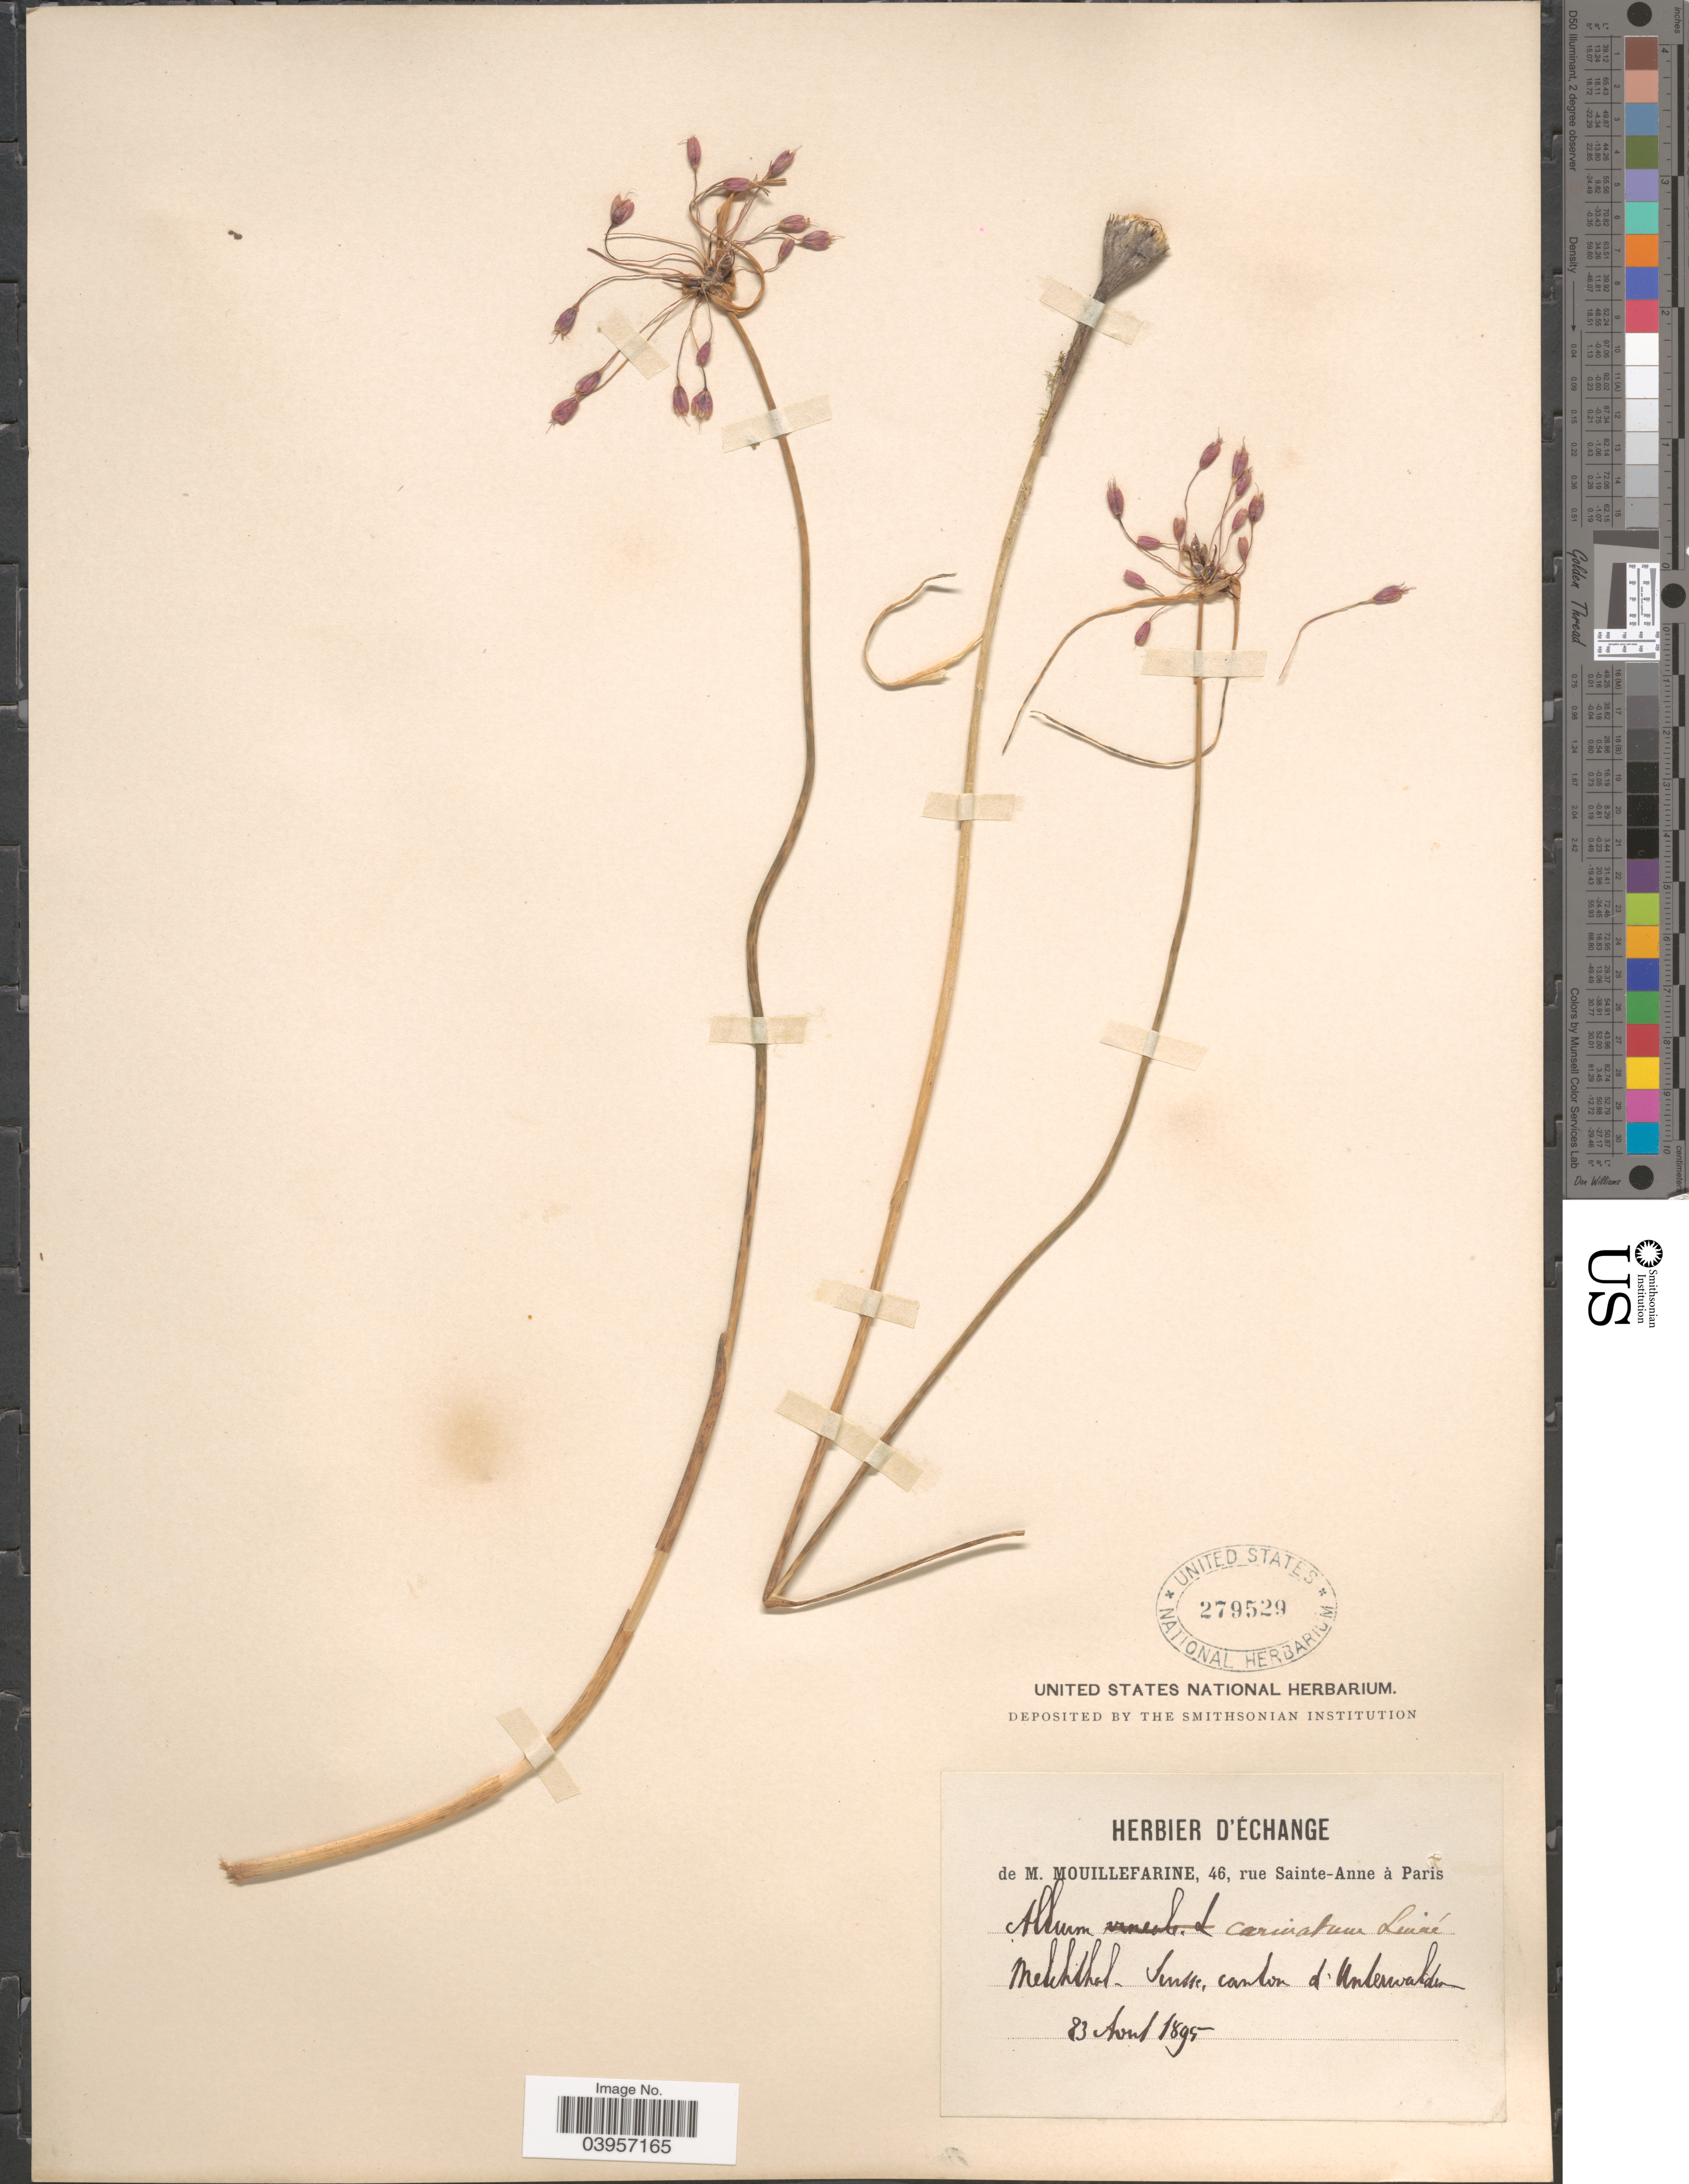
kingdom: Plantae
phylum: Tracheophyta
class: Liliopsida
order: Asparagales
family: Amaryllidaceae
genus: Allium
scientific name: Allium carinatum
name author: L.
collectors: M. Mouillefarine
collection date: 1895-08-23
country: Switzerland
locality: Mekhthal - Suisse, canton d'Unterwalden.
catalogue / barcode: US 279529